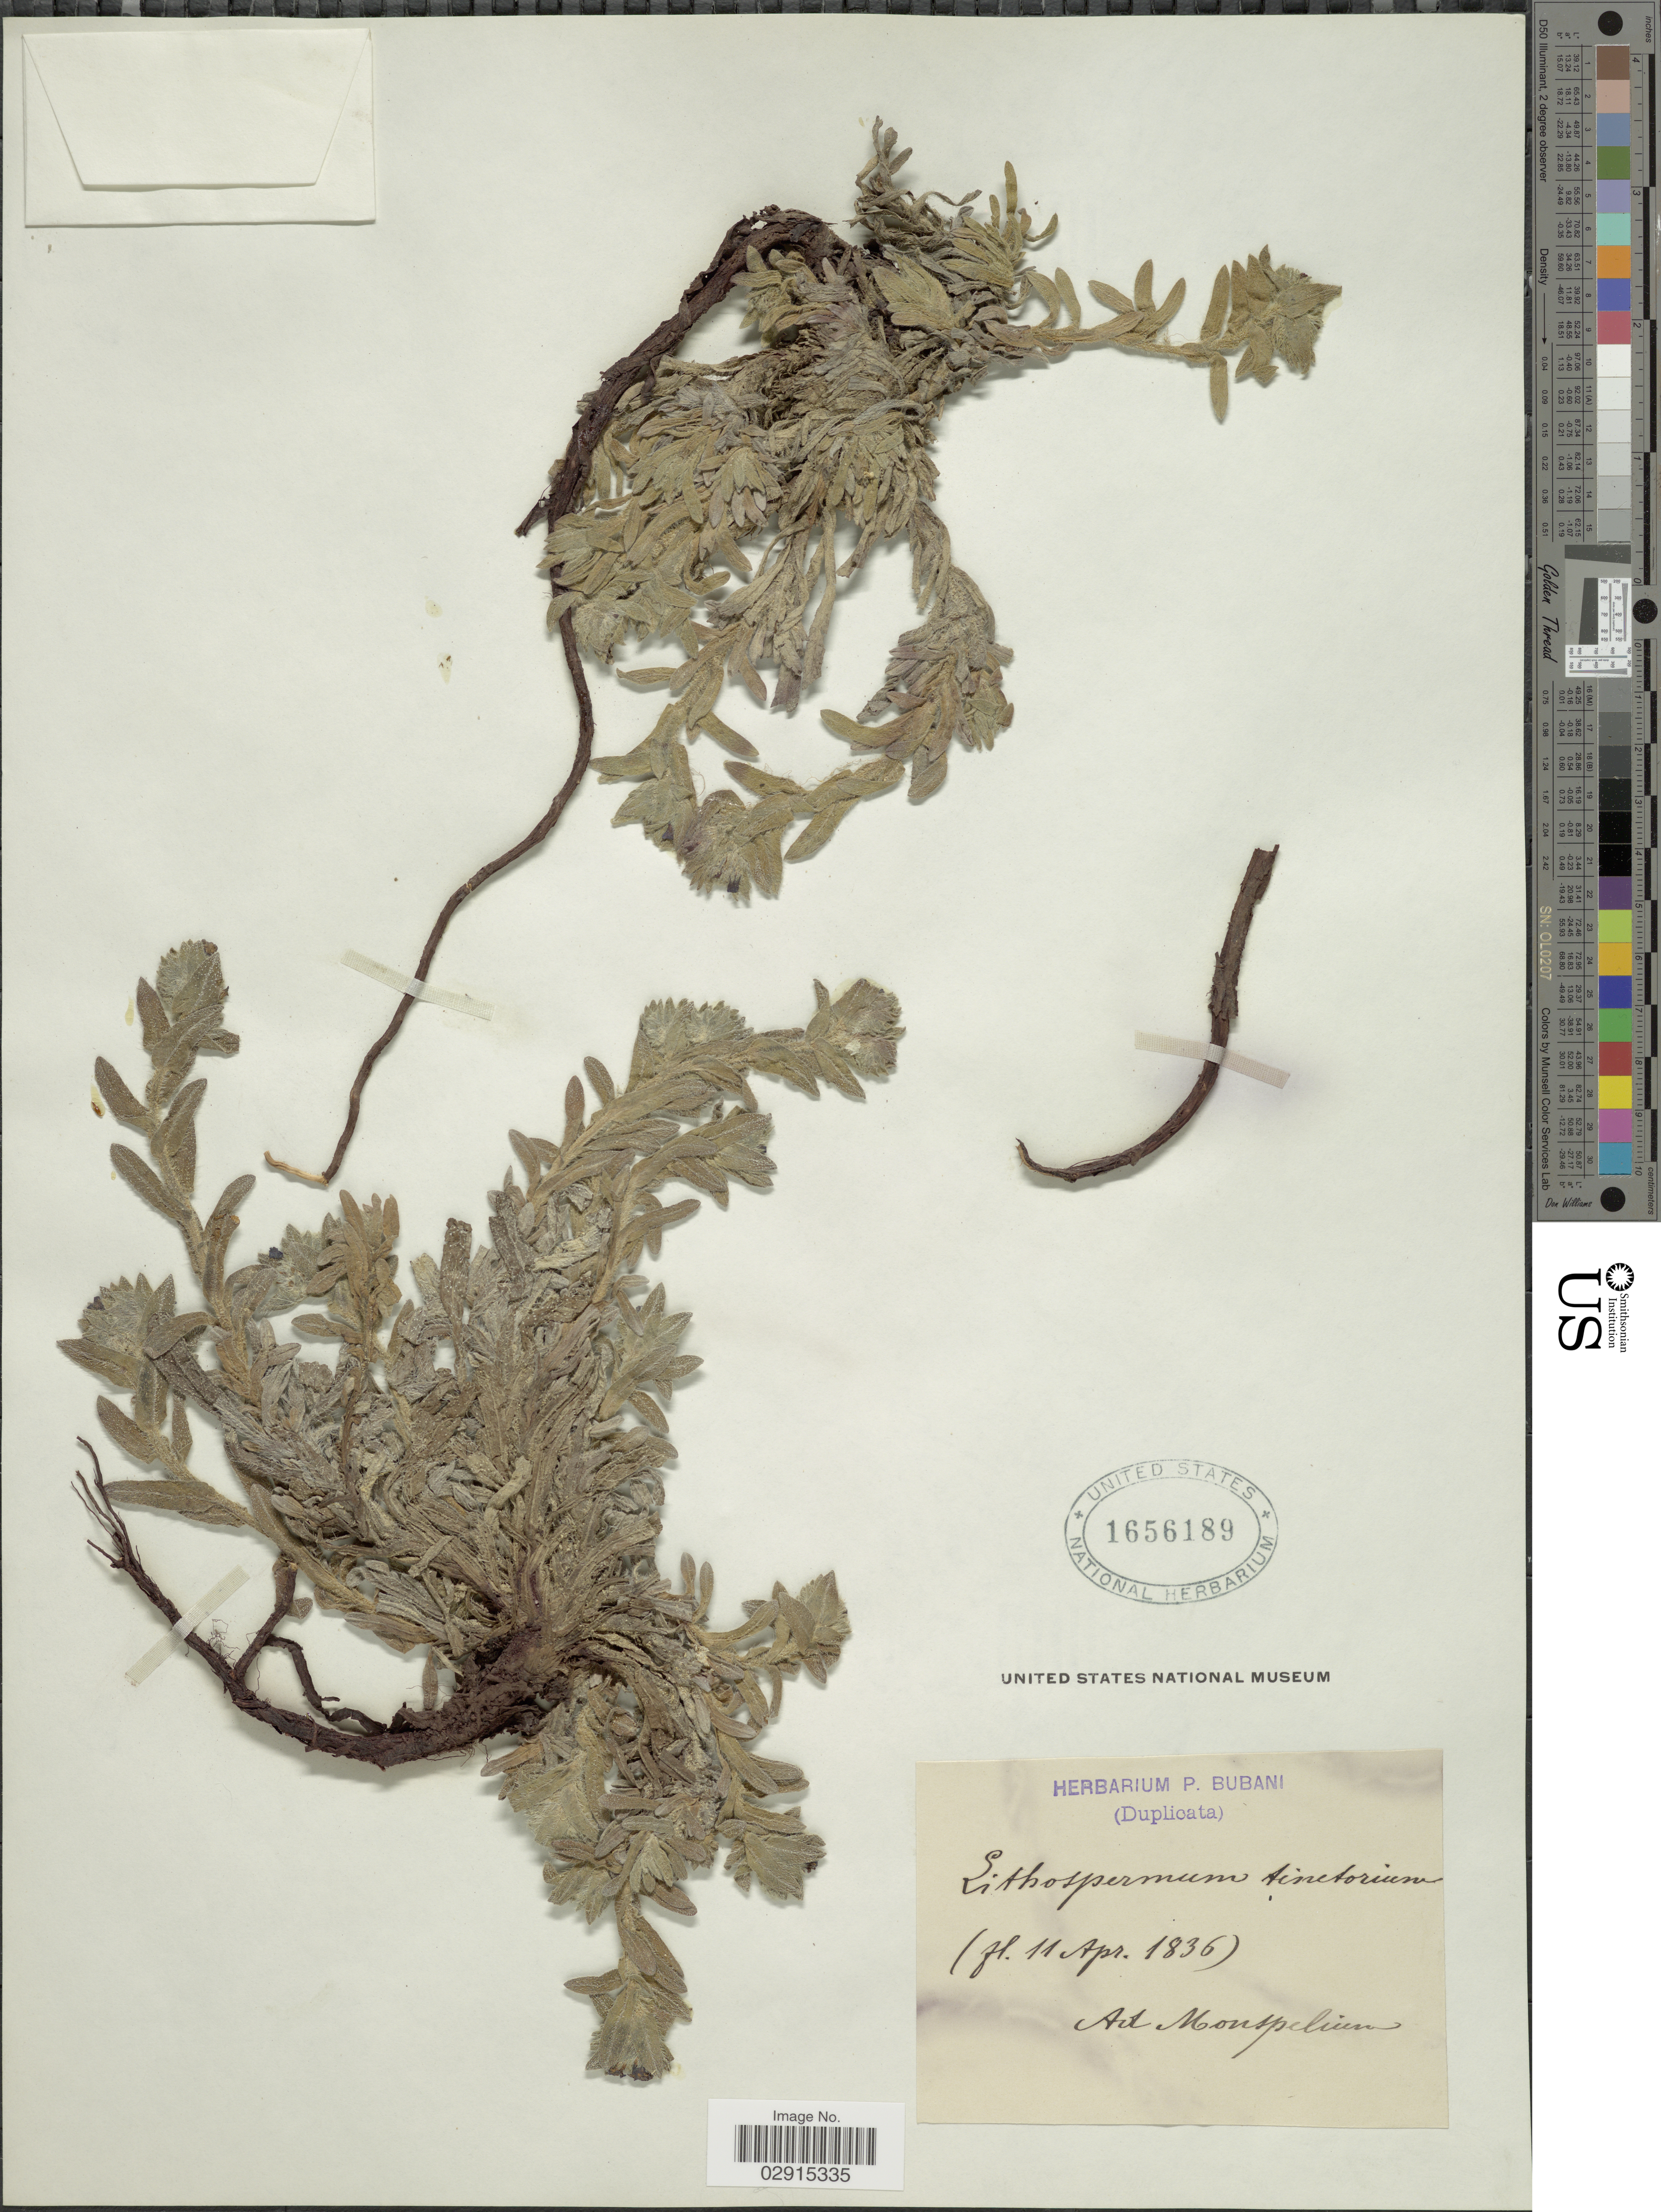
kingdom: Plantae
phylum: Tracheophyta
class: Magnoliopsida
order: Boraginales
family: Boraginaceae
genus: Lithospermum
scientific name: Lithospermum tinctorium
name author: L.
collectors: ex herb. P. Bubani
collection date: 1836-04-11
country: France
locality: Ad Montpelium.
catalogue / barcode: US 1656189